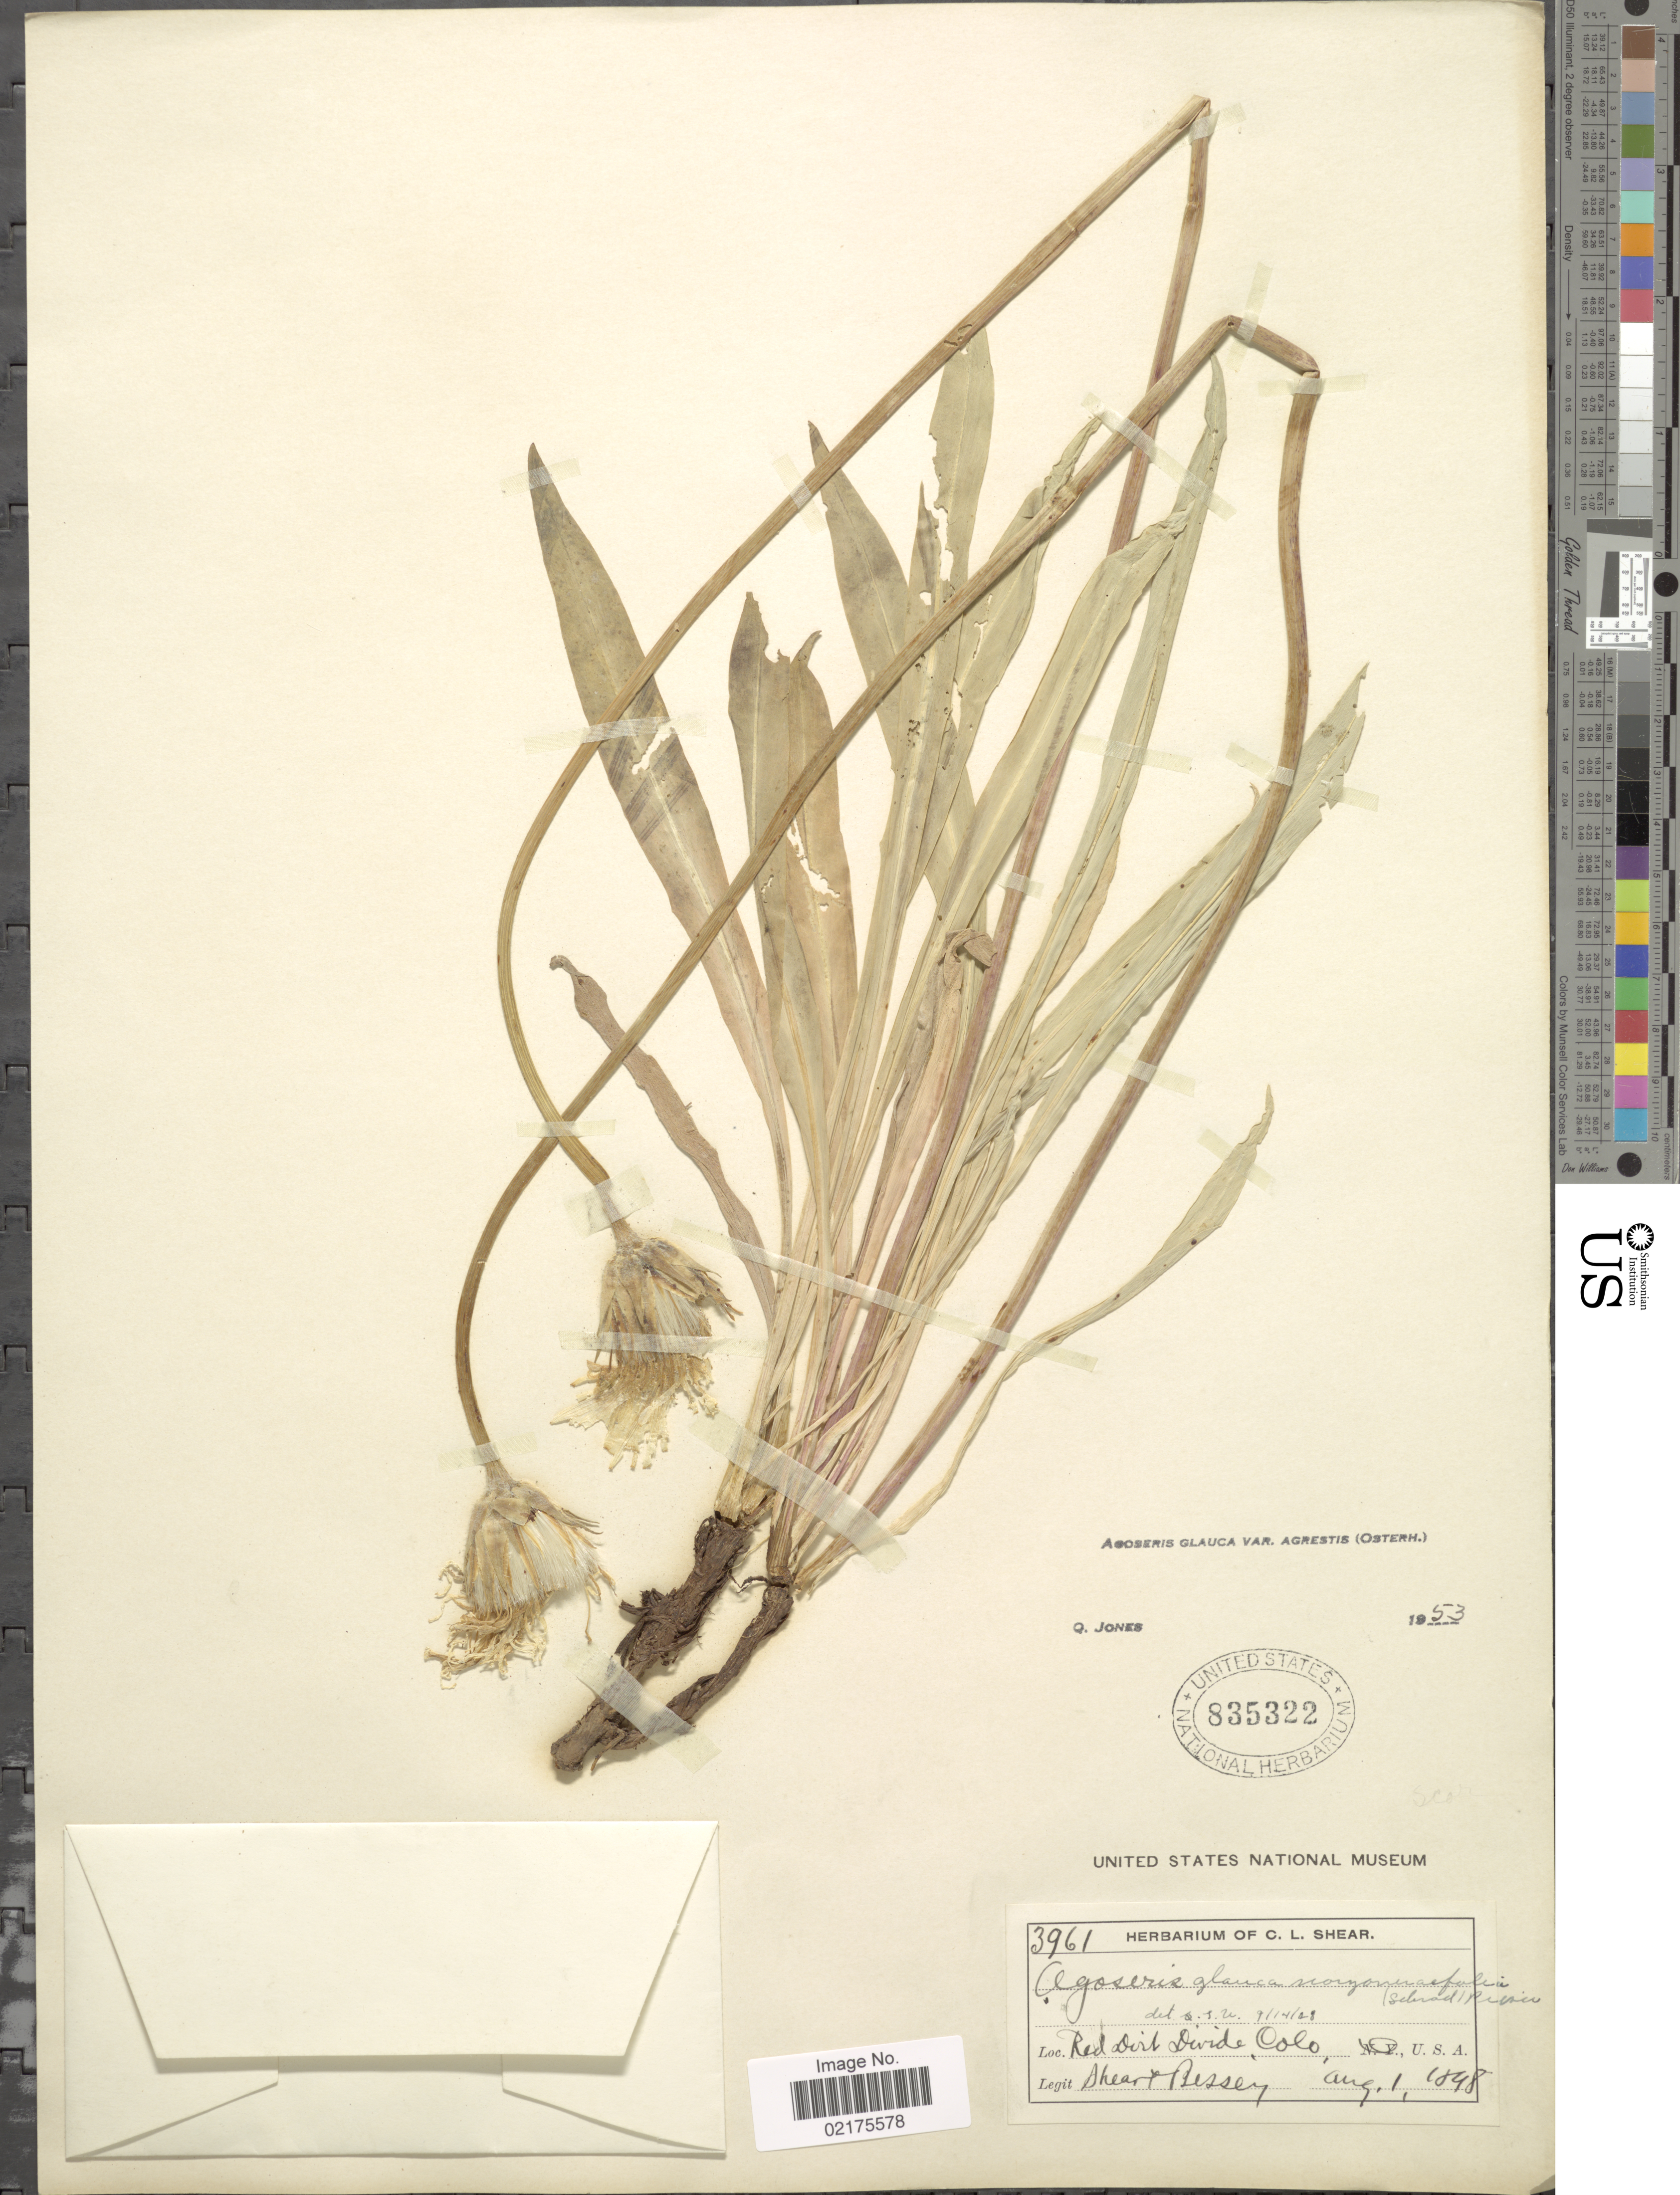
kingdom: Plantae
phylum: Tracheophyta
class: Magnoliopsida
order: Asterales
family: Asteraceae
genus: Agoseris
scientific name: Agoseris glauca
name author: (Pursh) Raf.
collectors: -- Shear & -. Bessey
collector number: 3961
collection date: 1848-08-01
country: United States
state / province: Colorado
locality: Red Dirk Divide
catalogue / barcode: US 835322